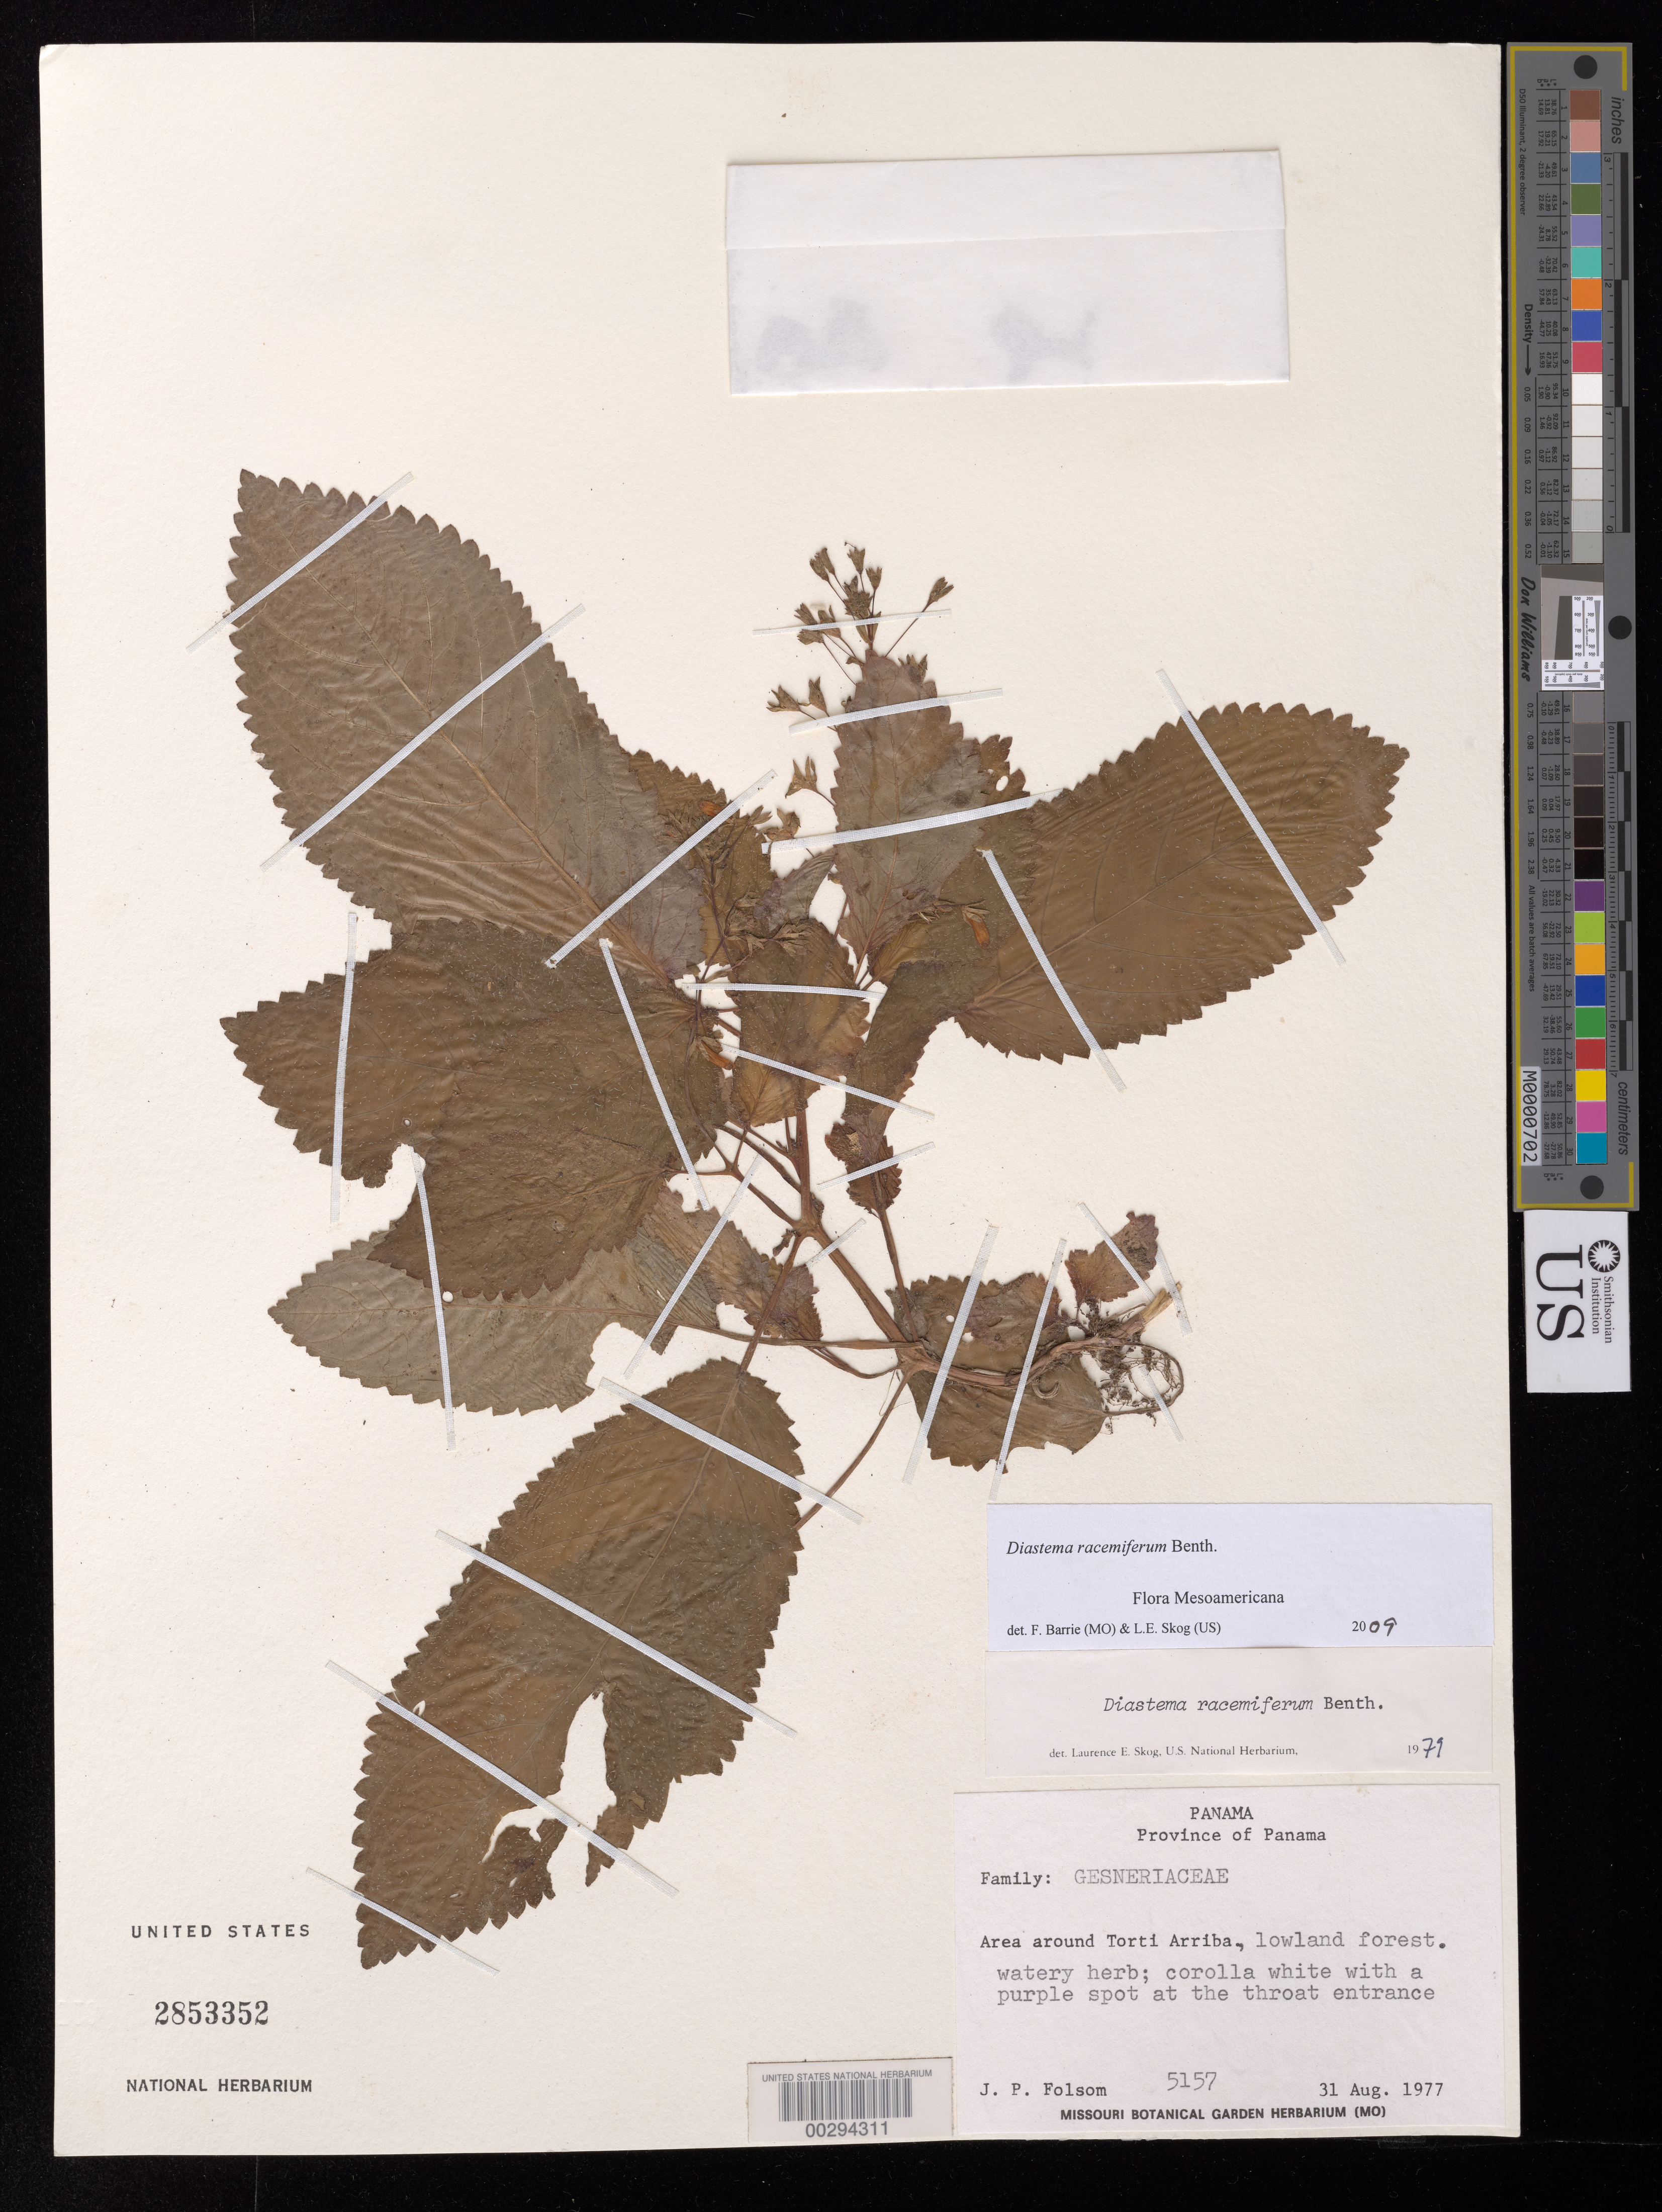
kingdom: Plantae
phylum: Tracheophyta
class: Magnoliopsida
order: Lamiales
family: Gesneriaceae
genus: Diastema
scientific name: Diastema racemiferum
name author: Benth.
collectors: J. P. Folsom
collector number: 5157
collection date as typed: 31 Aug 1977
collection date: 1977-08-31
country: Panama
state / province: Panamá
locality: Area around Torti Arriba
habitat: Lowland forest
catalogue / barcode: US 2853352